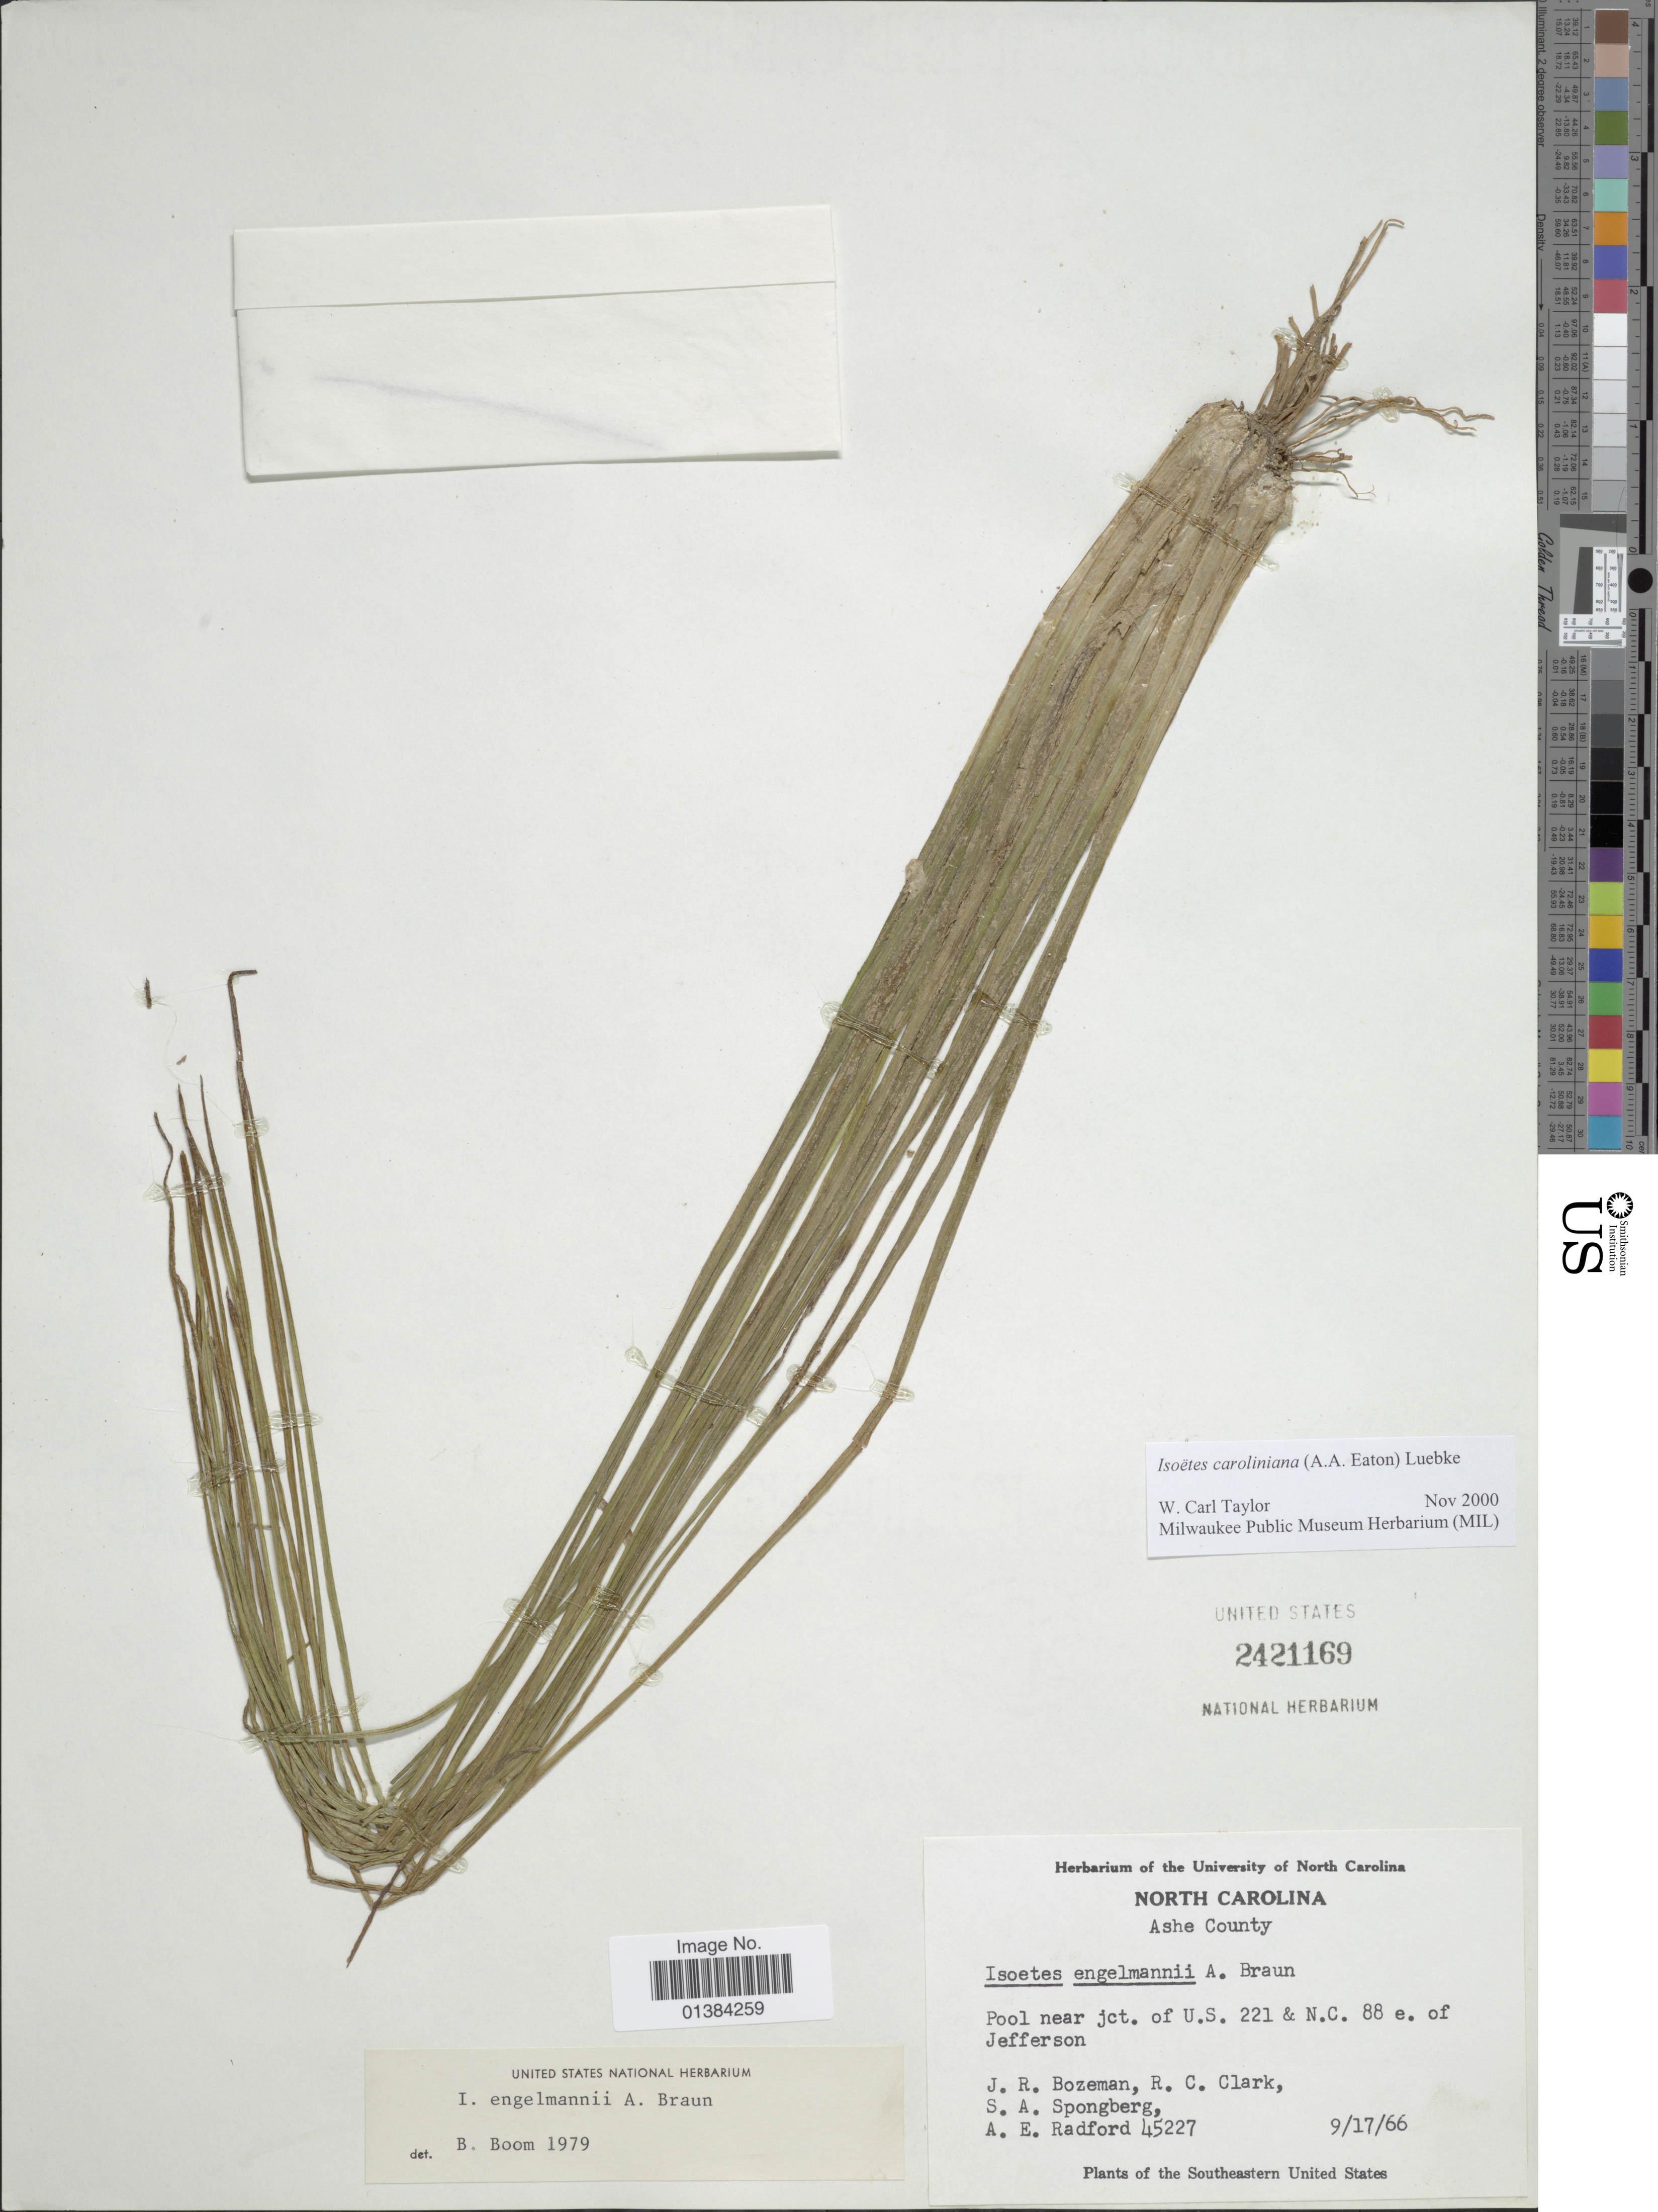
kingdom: Plantae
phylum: Tracheophyta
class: Lycopodiopsida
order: Isoetales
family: Isoetaceae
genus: Isoetes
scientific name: Isoetes caroliniana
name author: (A.A. Eaton) Luebke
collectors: J. R. Bozeman, R. C. Clark, S. A.Spongberg & A. E. Radford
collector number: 45227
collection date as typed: Transcribed d/m/y: 17/9/66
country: United States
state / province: North Carolina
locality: Ashe County. Pool near jct. of U.S. 221 & N.C. 88 e. of Jefferson.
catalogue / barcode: US 2421169